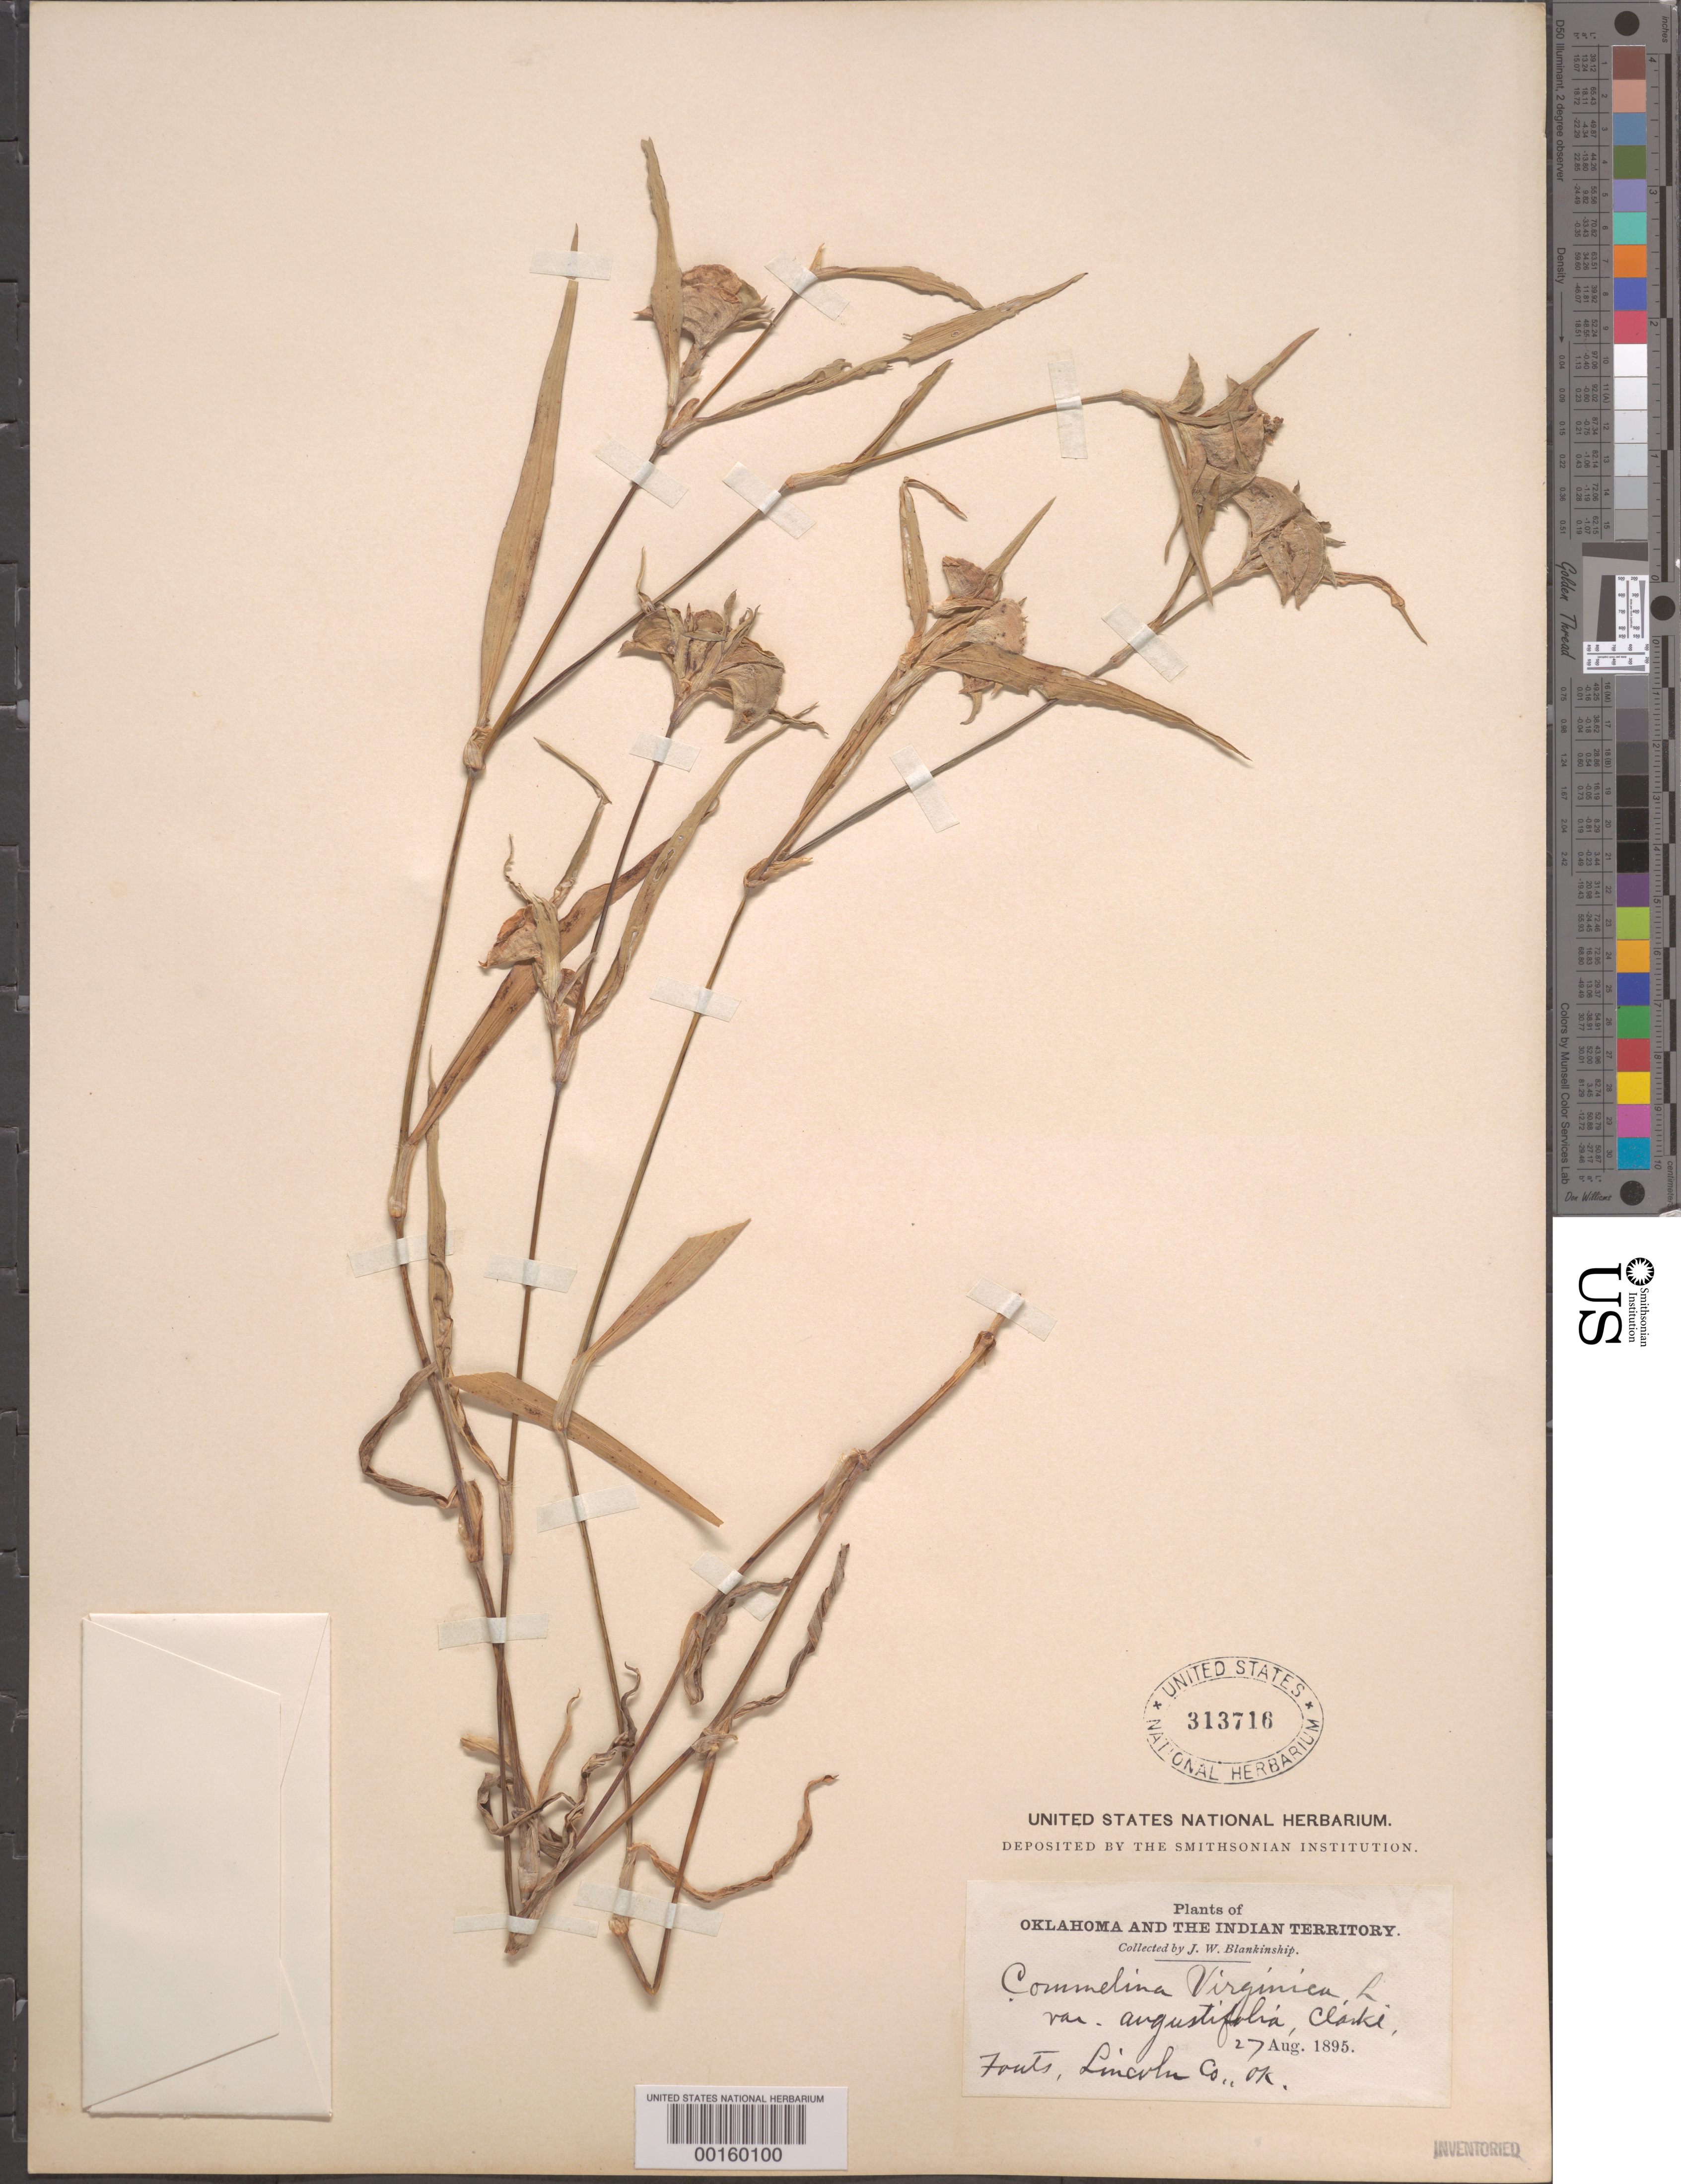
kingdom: Plantae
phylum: Tracheophyta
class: Liliopsida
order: Commelinales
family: Commelinaceae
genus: Commelina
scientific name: Commelina erecta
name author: L.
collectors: J. W. Blankinship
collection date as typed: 27 Aug 1895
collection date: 1895-08-27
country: United States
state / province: Oklahoma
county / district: Lincoln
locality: Touts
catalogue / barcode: US 313716